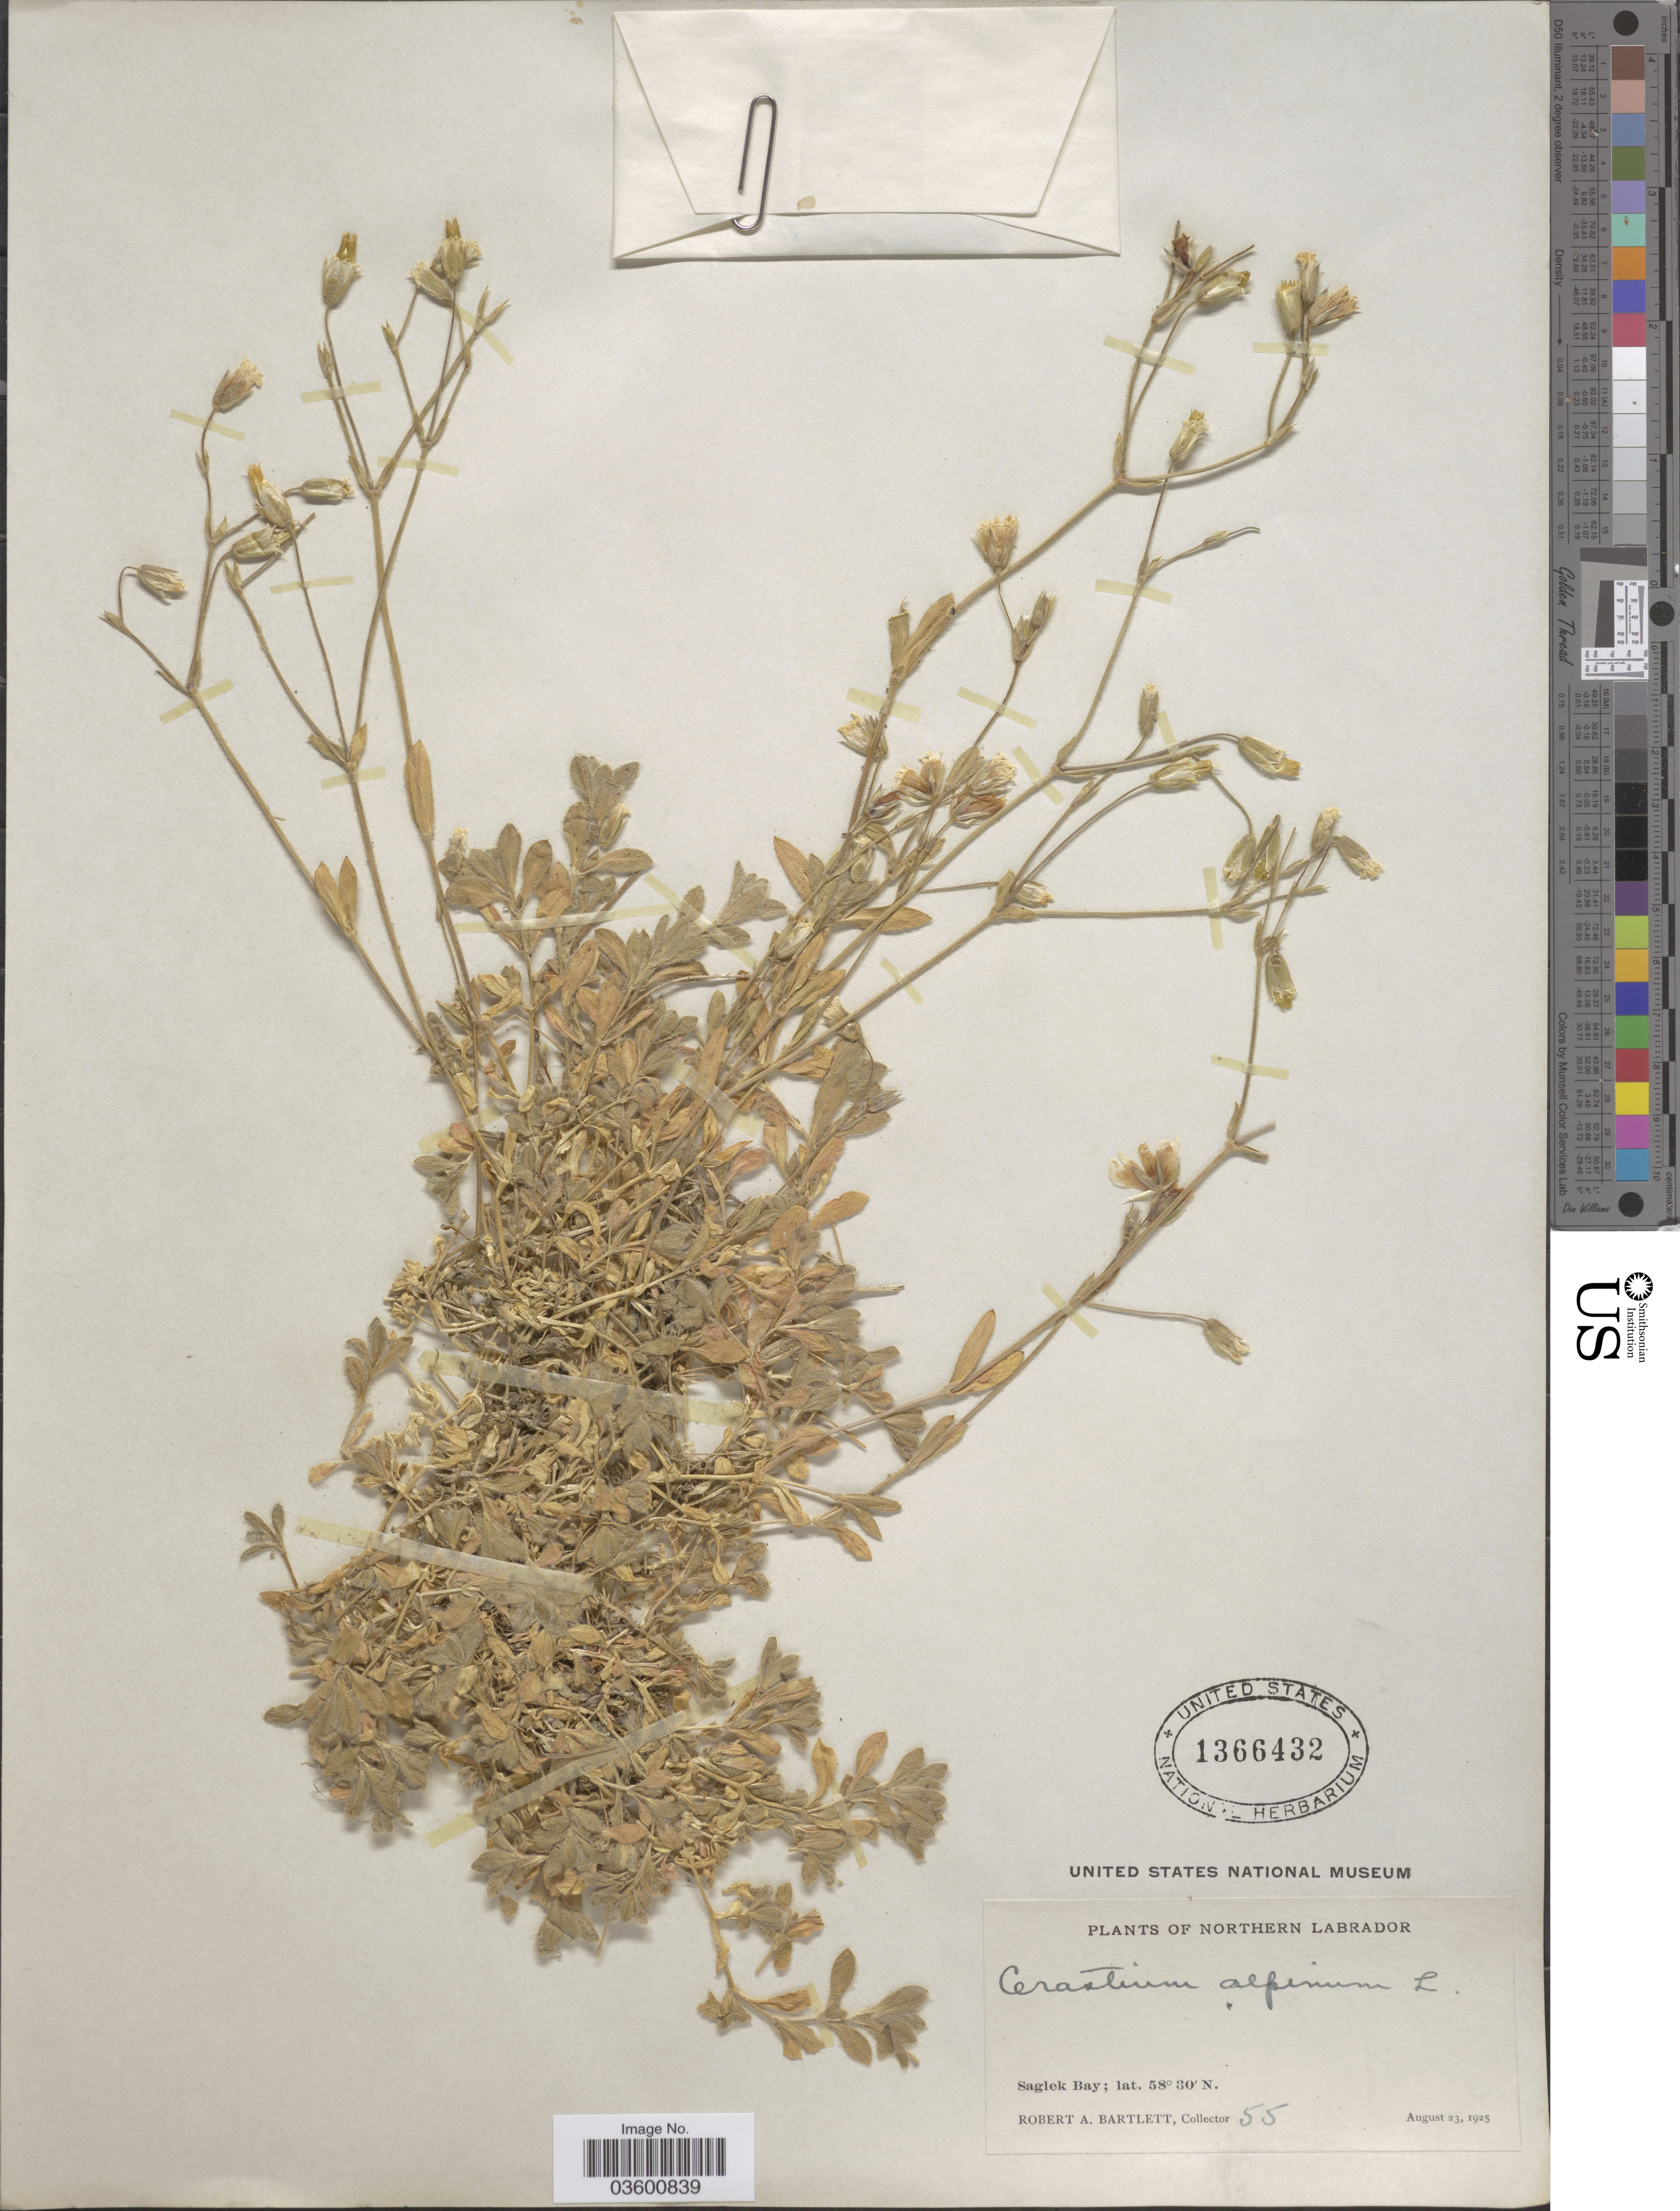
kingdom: Plantae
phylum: Tracheophyta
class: Magnoliopsida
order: Caryophyllales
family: Caryophyllaceae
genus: Cerastium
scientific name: Cerastium alpinum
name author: L.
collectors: R. A. Bartlett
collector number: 55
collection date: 1925-08-23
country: Canada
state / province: Newfoundland and Labrador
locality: Northern Labrador. Saglek Bay.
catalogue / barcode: US 1366432